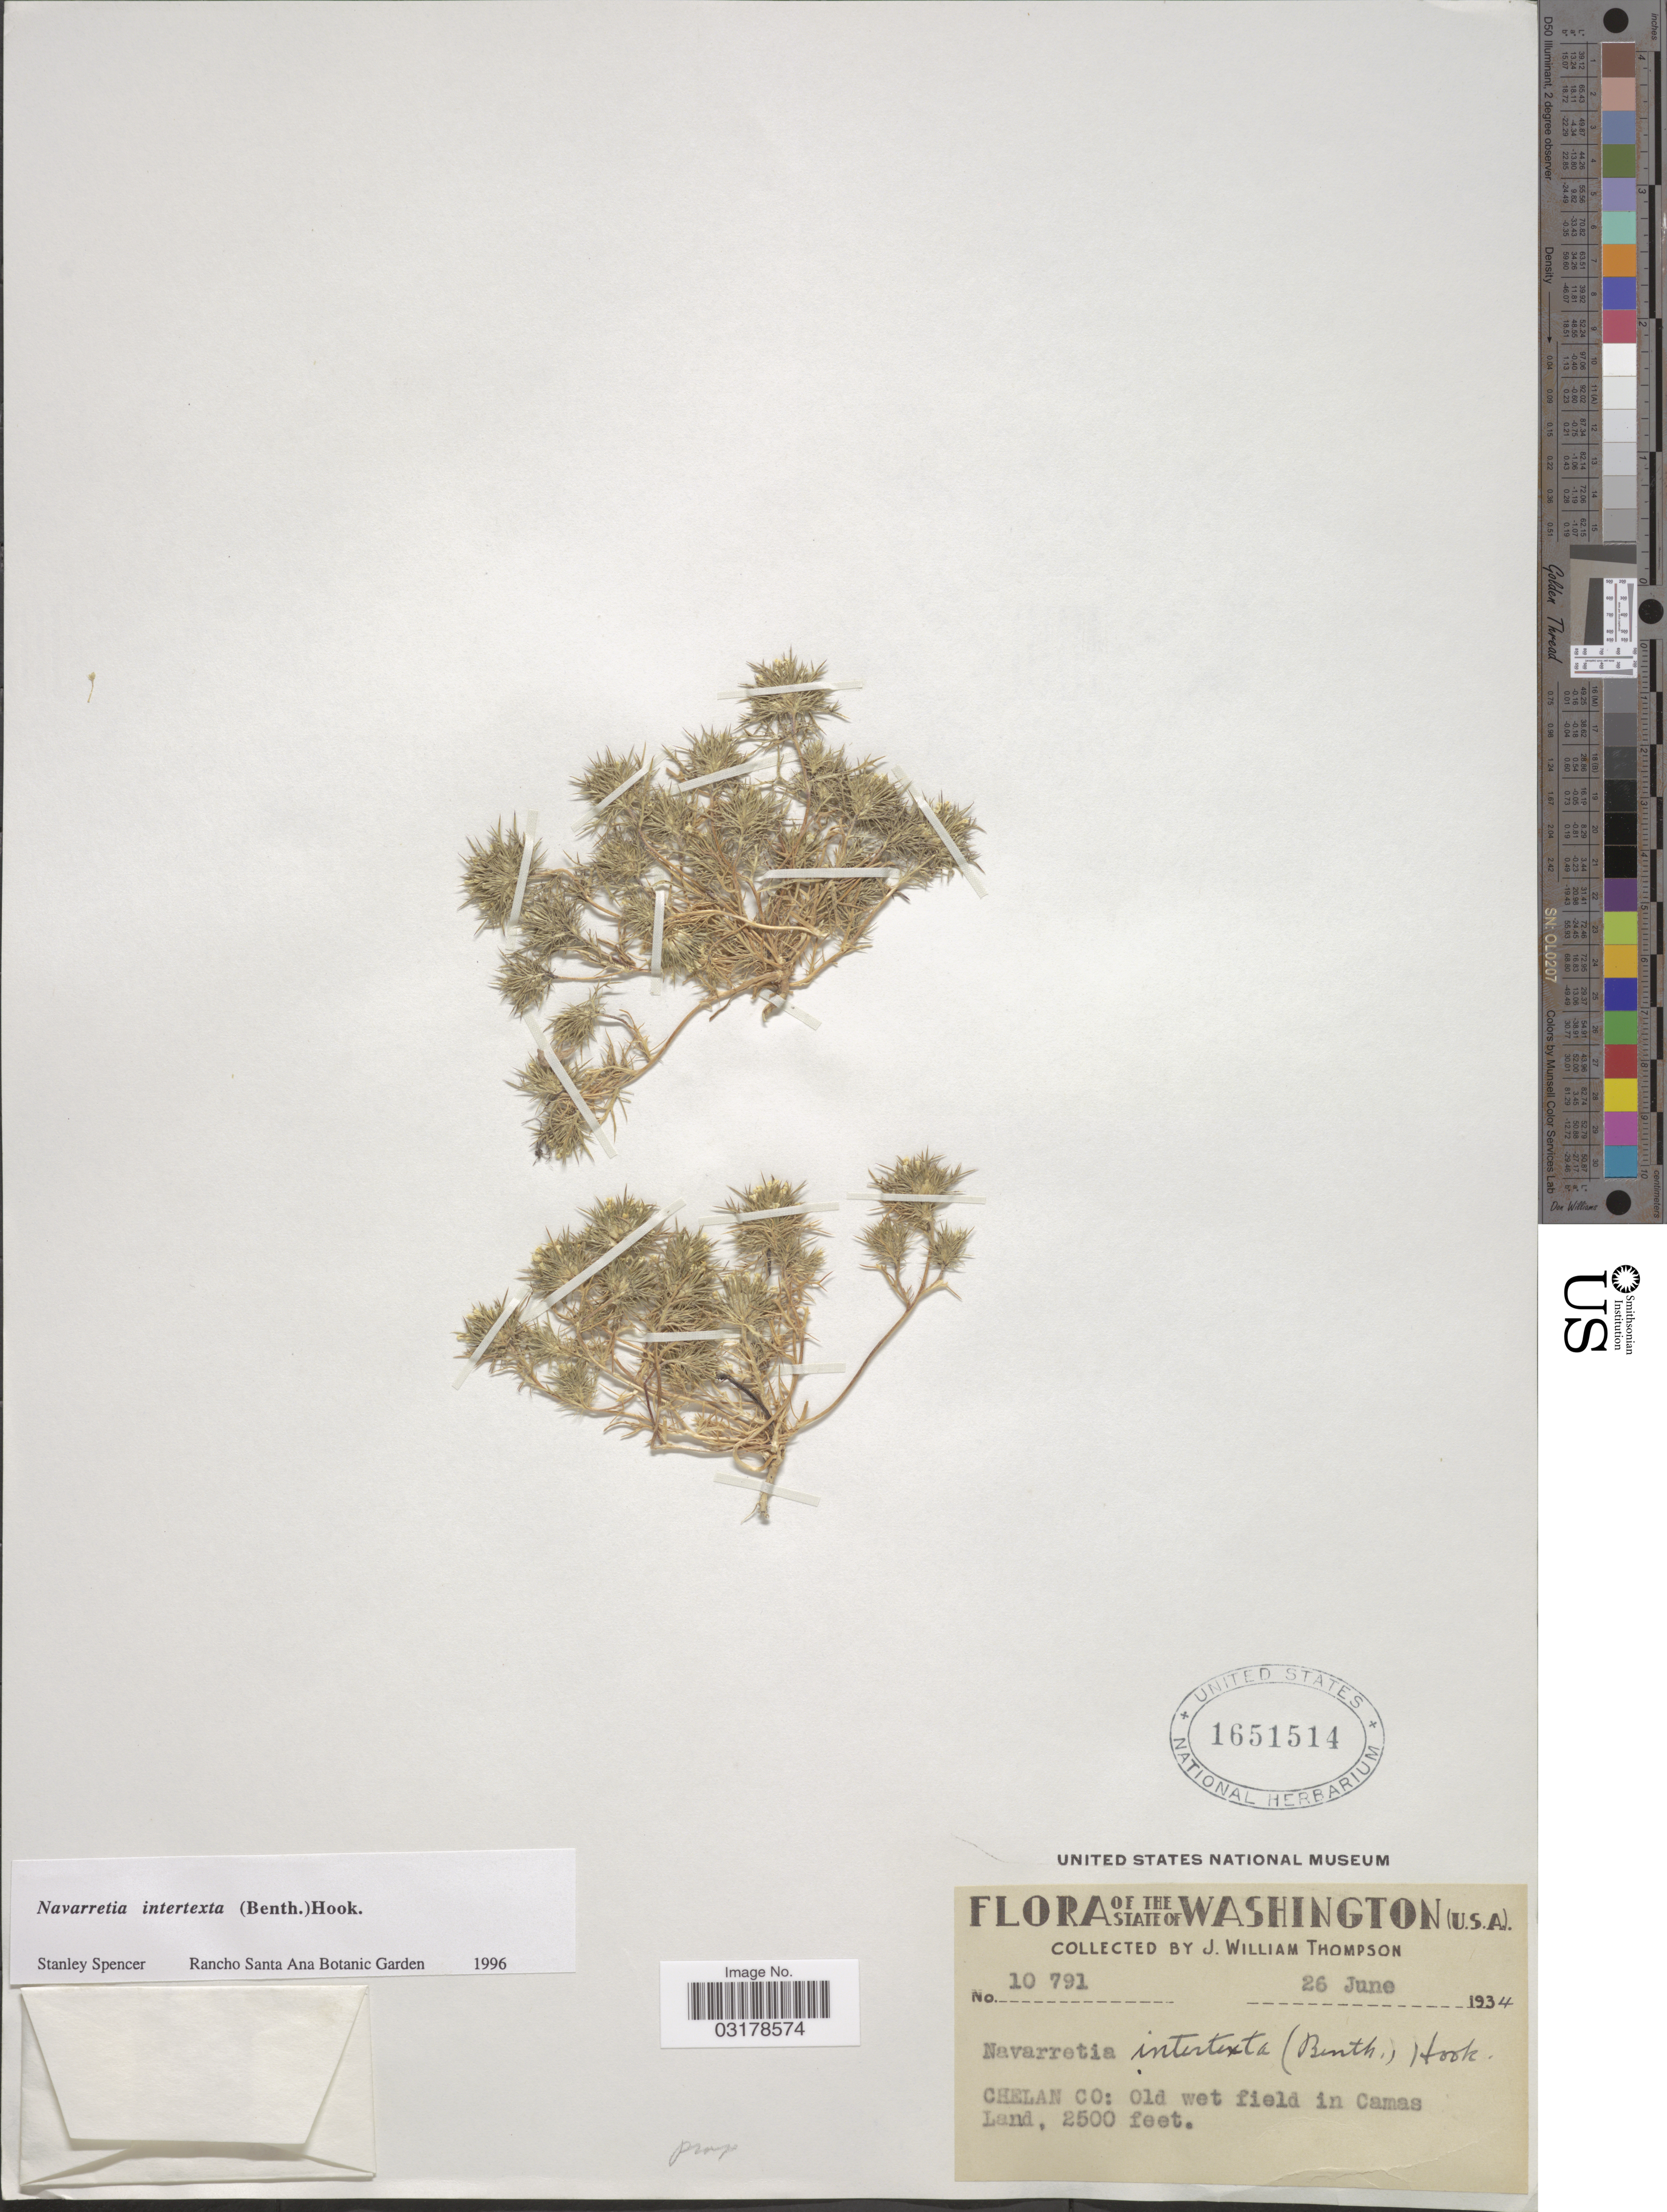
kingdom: Plantae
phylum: Tracheophyta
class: Magnoliopsida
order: Ericales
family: Polemoniaceae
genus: Navarretia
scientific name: Navarretia intertexta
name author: (Benth.) Hook.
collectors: J. W. Thompson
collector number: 10791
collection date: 1934-06-26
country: United States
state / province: Washington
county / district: Chelan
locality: Chelan Co: Old wet field in Camas Land.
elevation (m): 762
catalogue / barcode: US 1651514